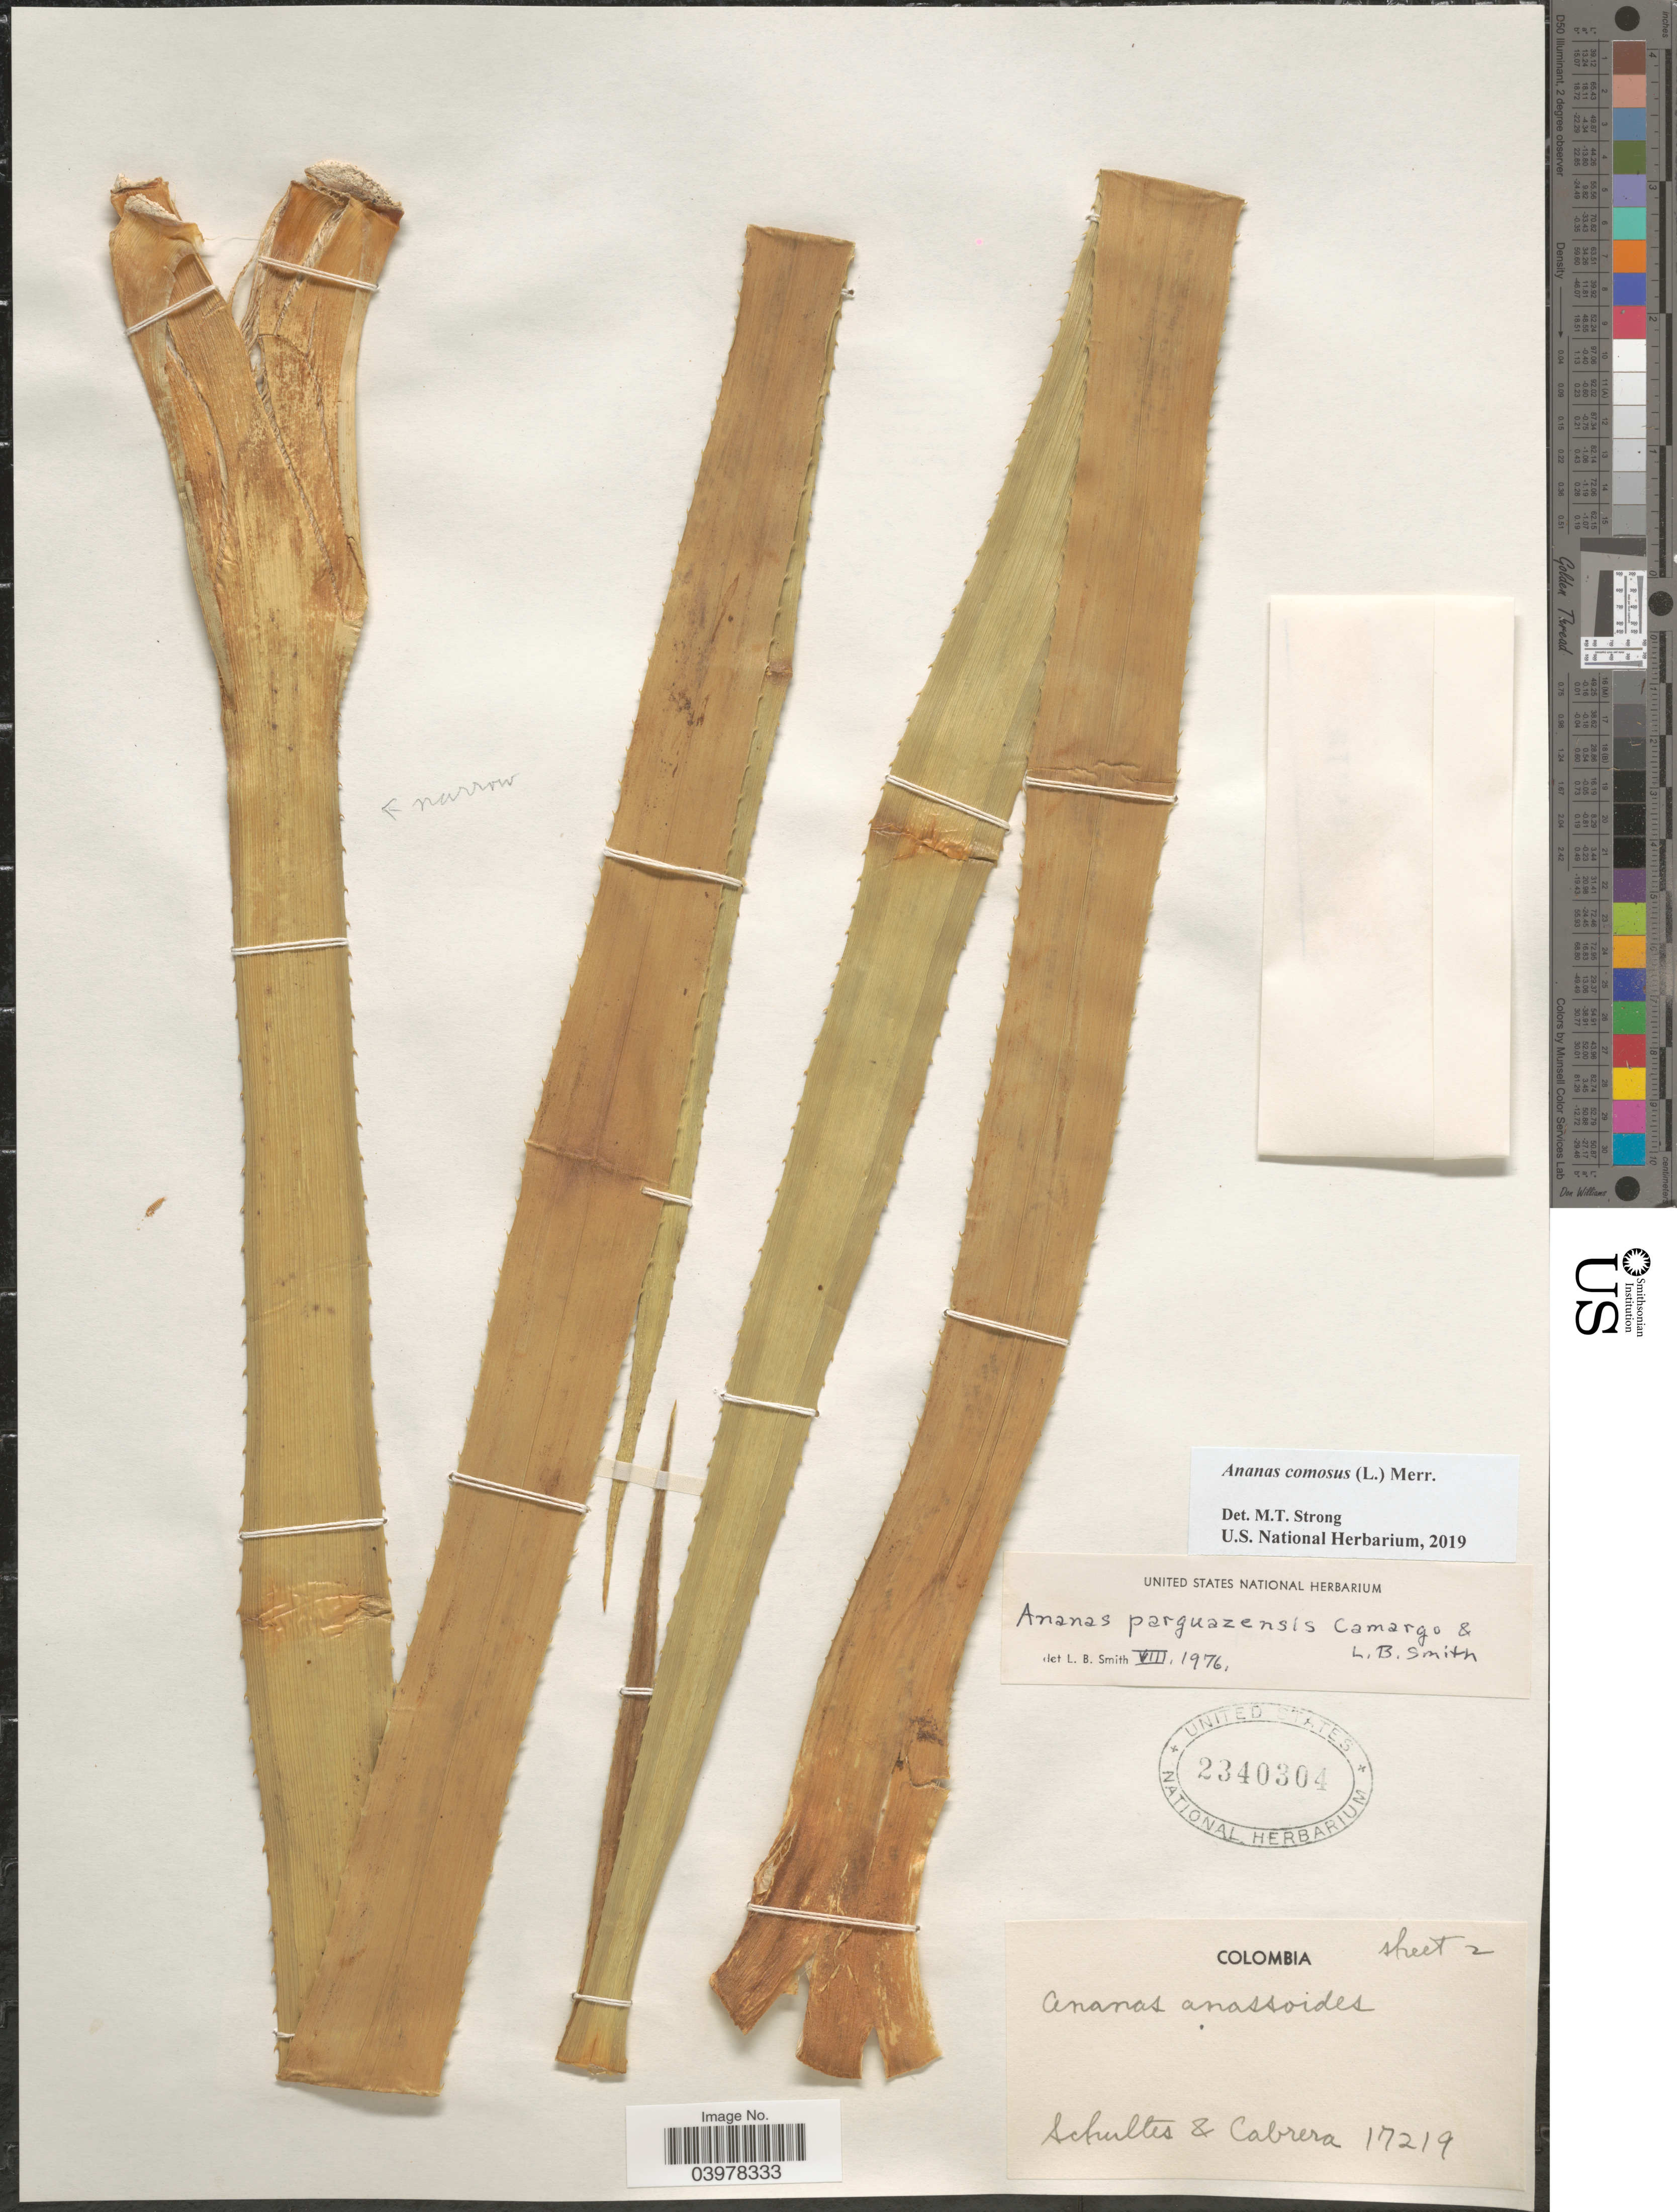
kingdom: Plantae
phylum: Tracheophyta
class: Liliopsida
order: Poales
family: Bromeliaceae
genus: Ananas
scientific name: Ananas comosus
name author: (L.) Merr.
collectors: -- Schultes & Cabrera, --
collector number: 17219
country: Colombia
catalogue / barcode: US 2340304